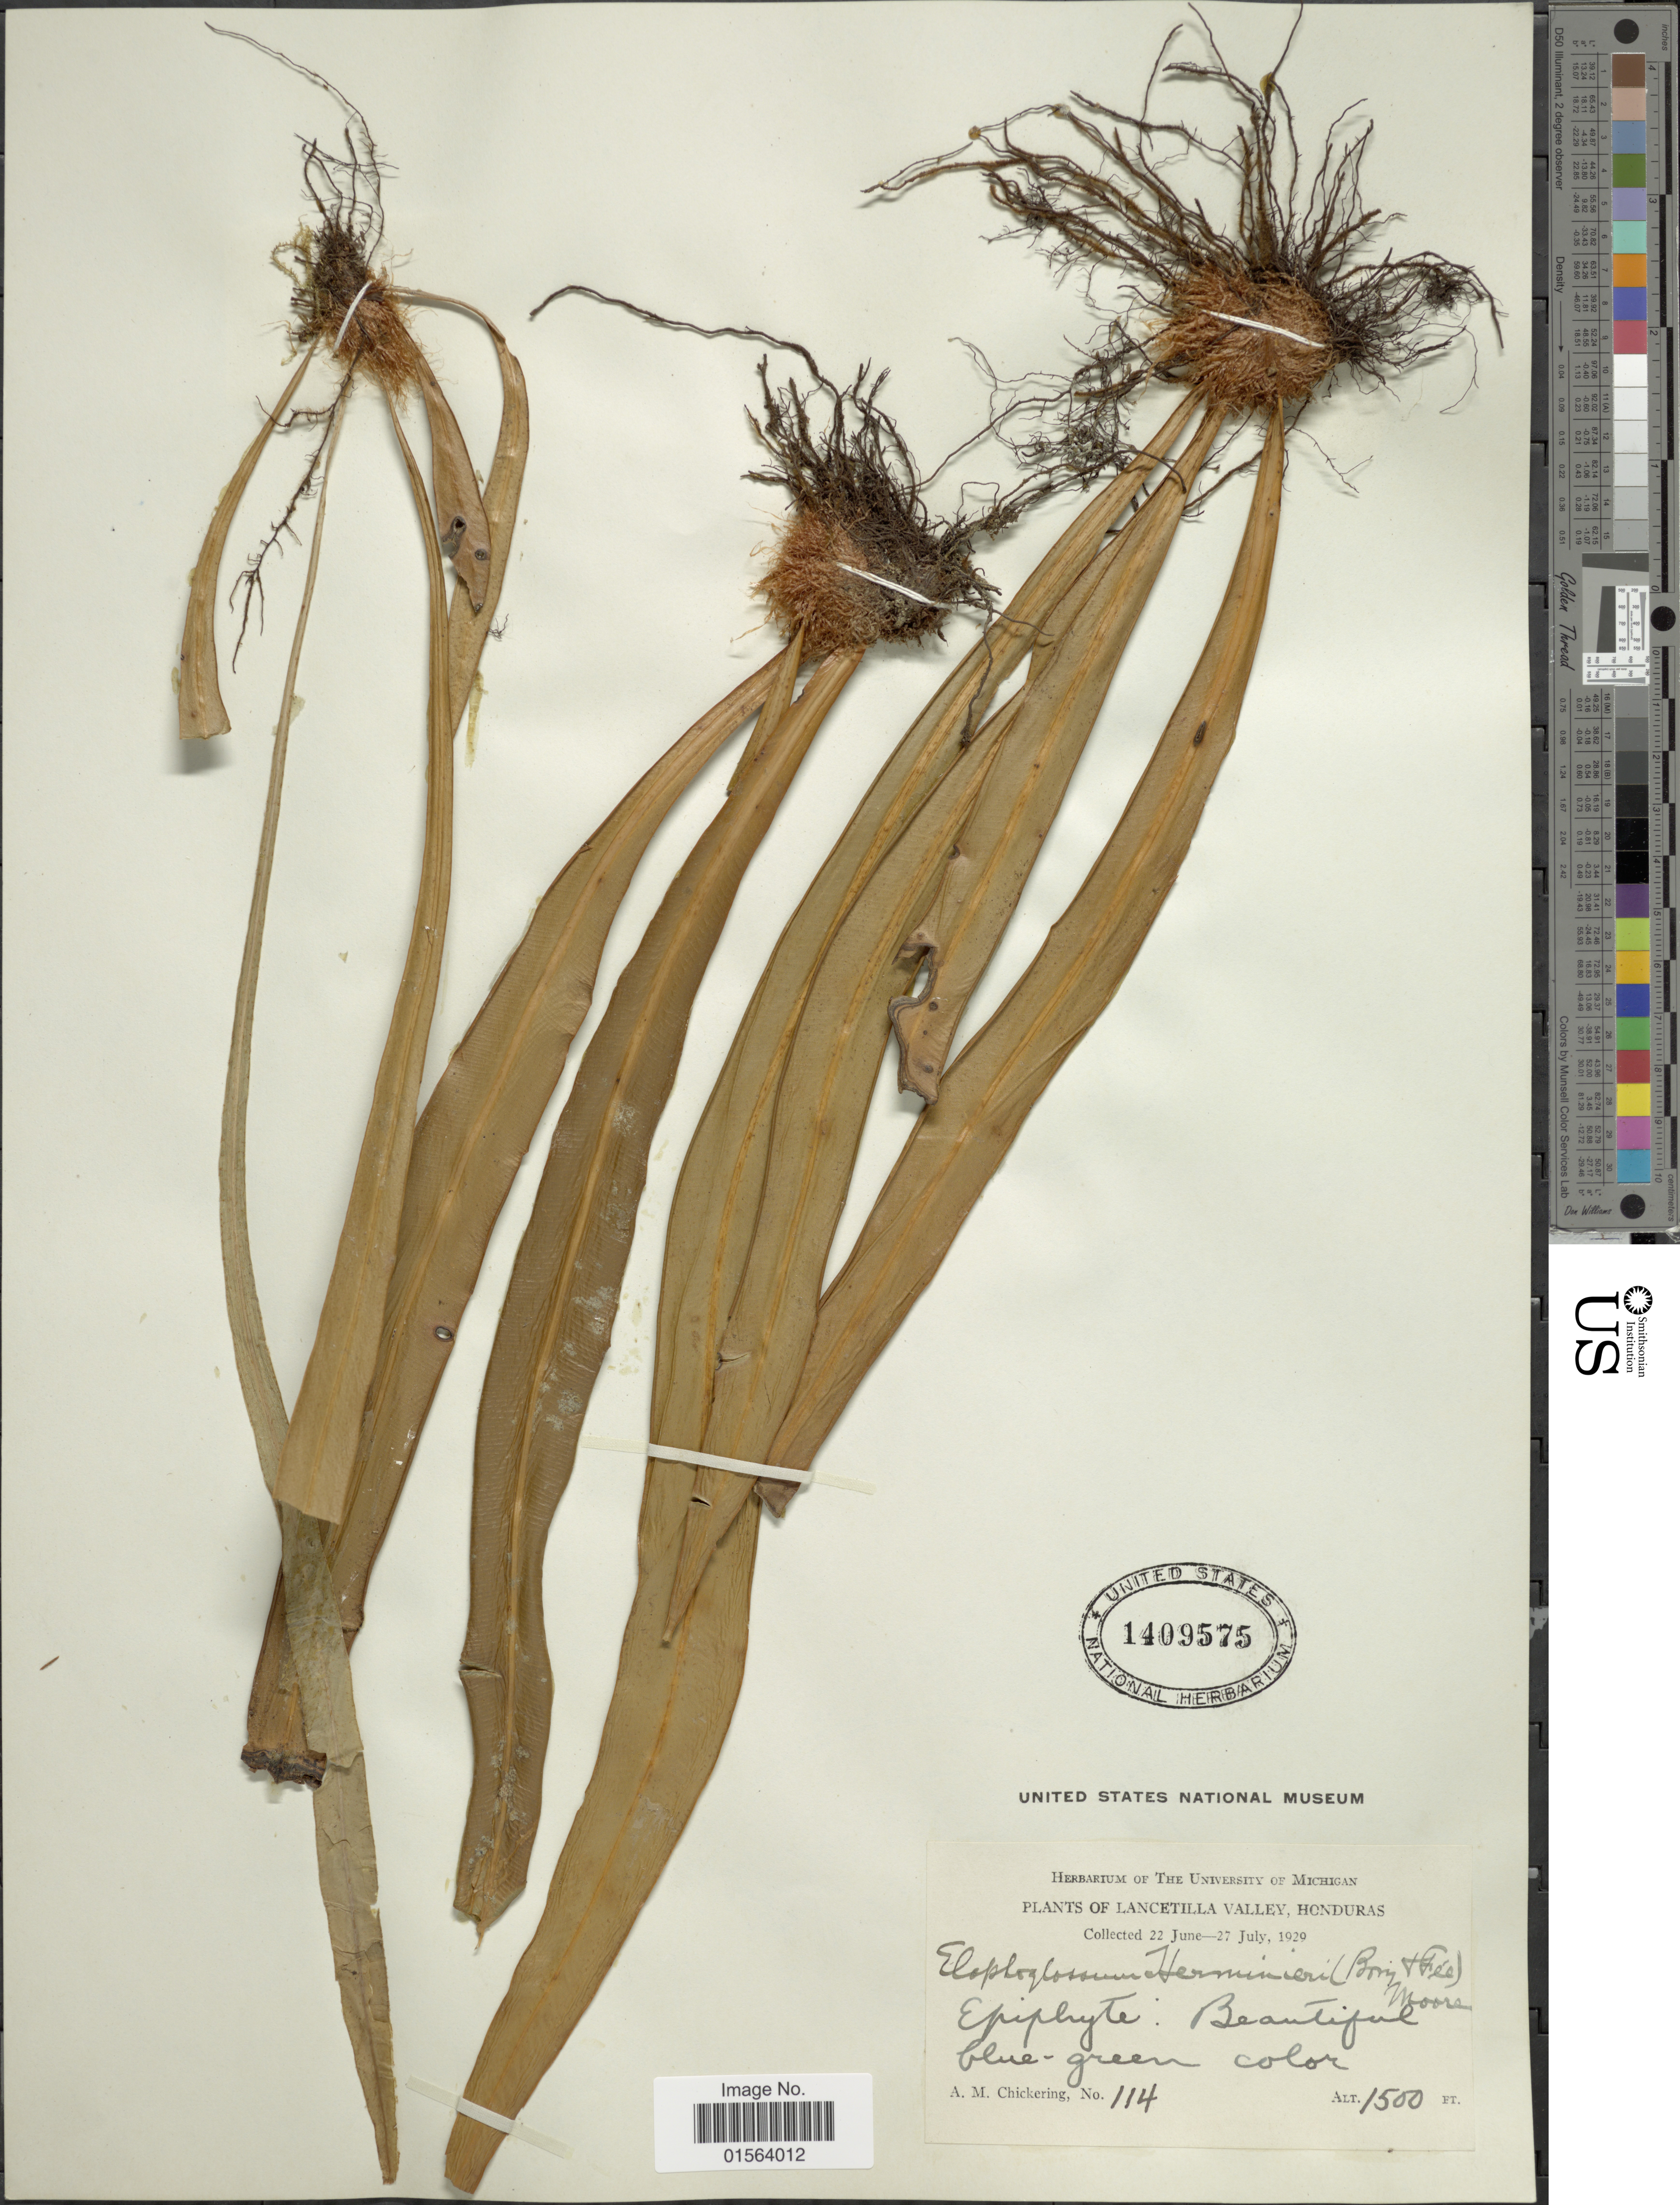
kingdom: Plantae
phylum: Tracheophyta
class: Polypodiopsida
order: Polypodiales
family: Dryopteridaceae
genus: Elaphoglossum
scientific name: Elaphoglossum herminieri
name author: (Bory & Fée) T. Moore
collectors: A. Chickering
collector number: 114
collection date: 1929-06-22/1929-07-27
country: Honduras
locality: Lancetilla Valley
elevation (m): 457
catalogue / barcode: US 1409575